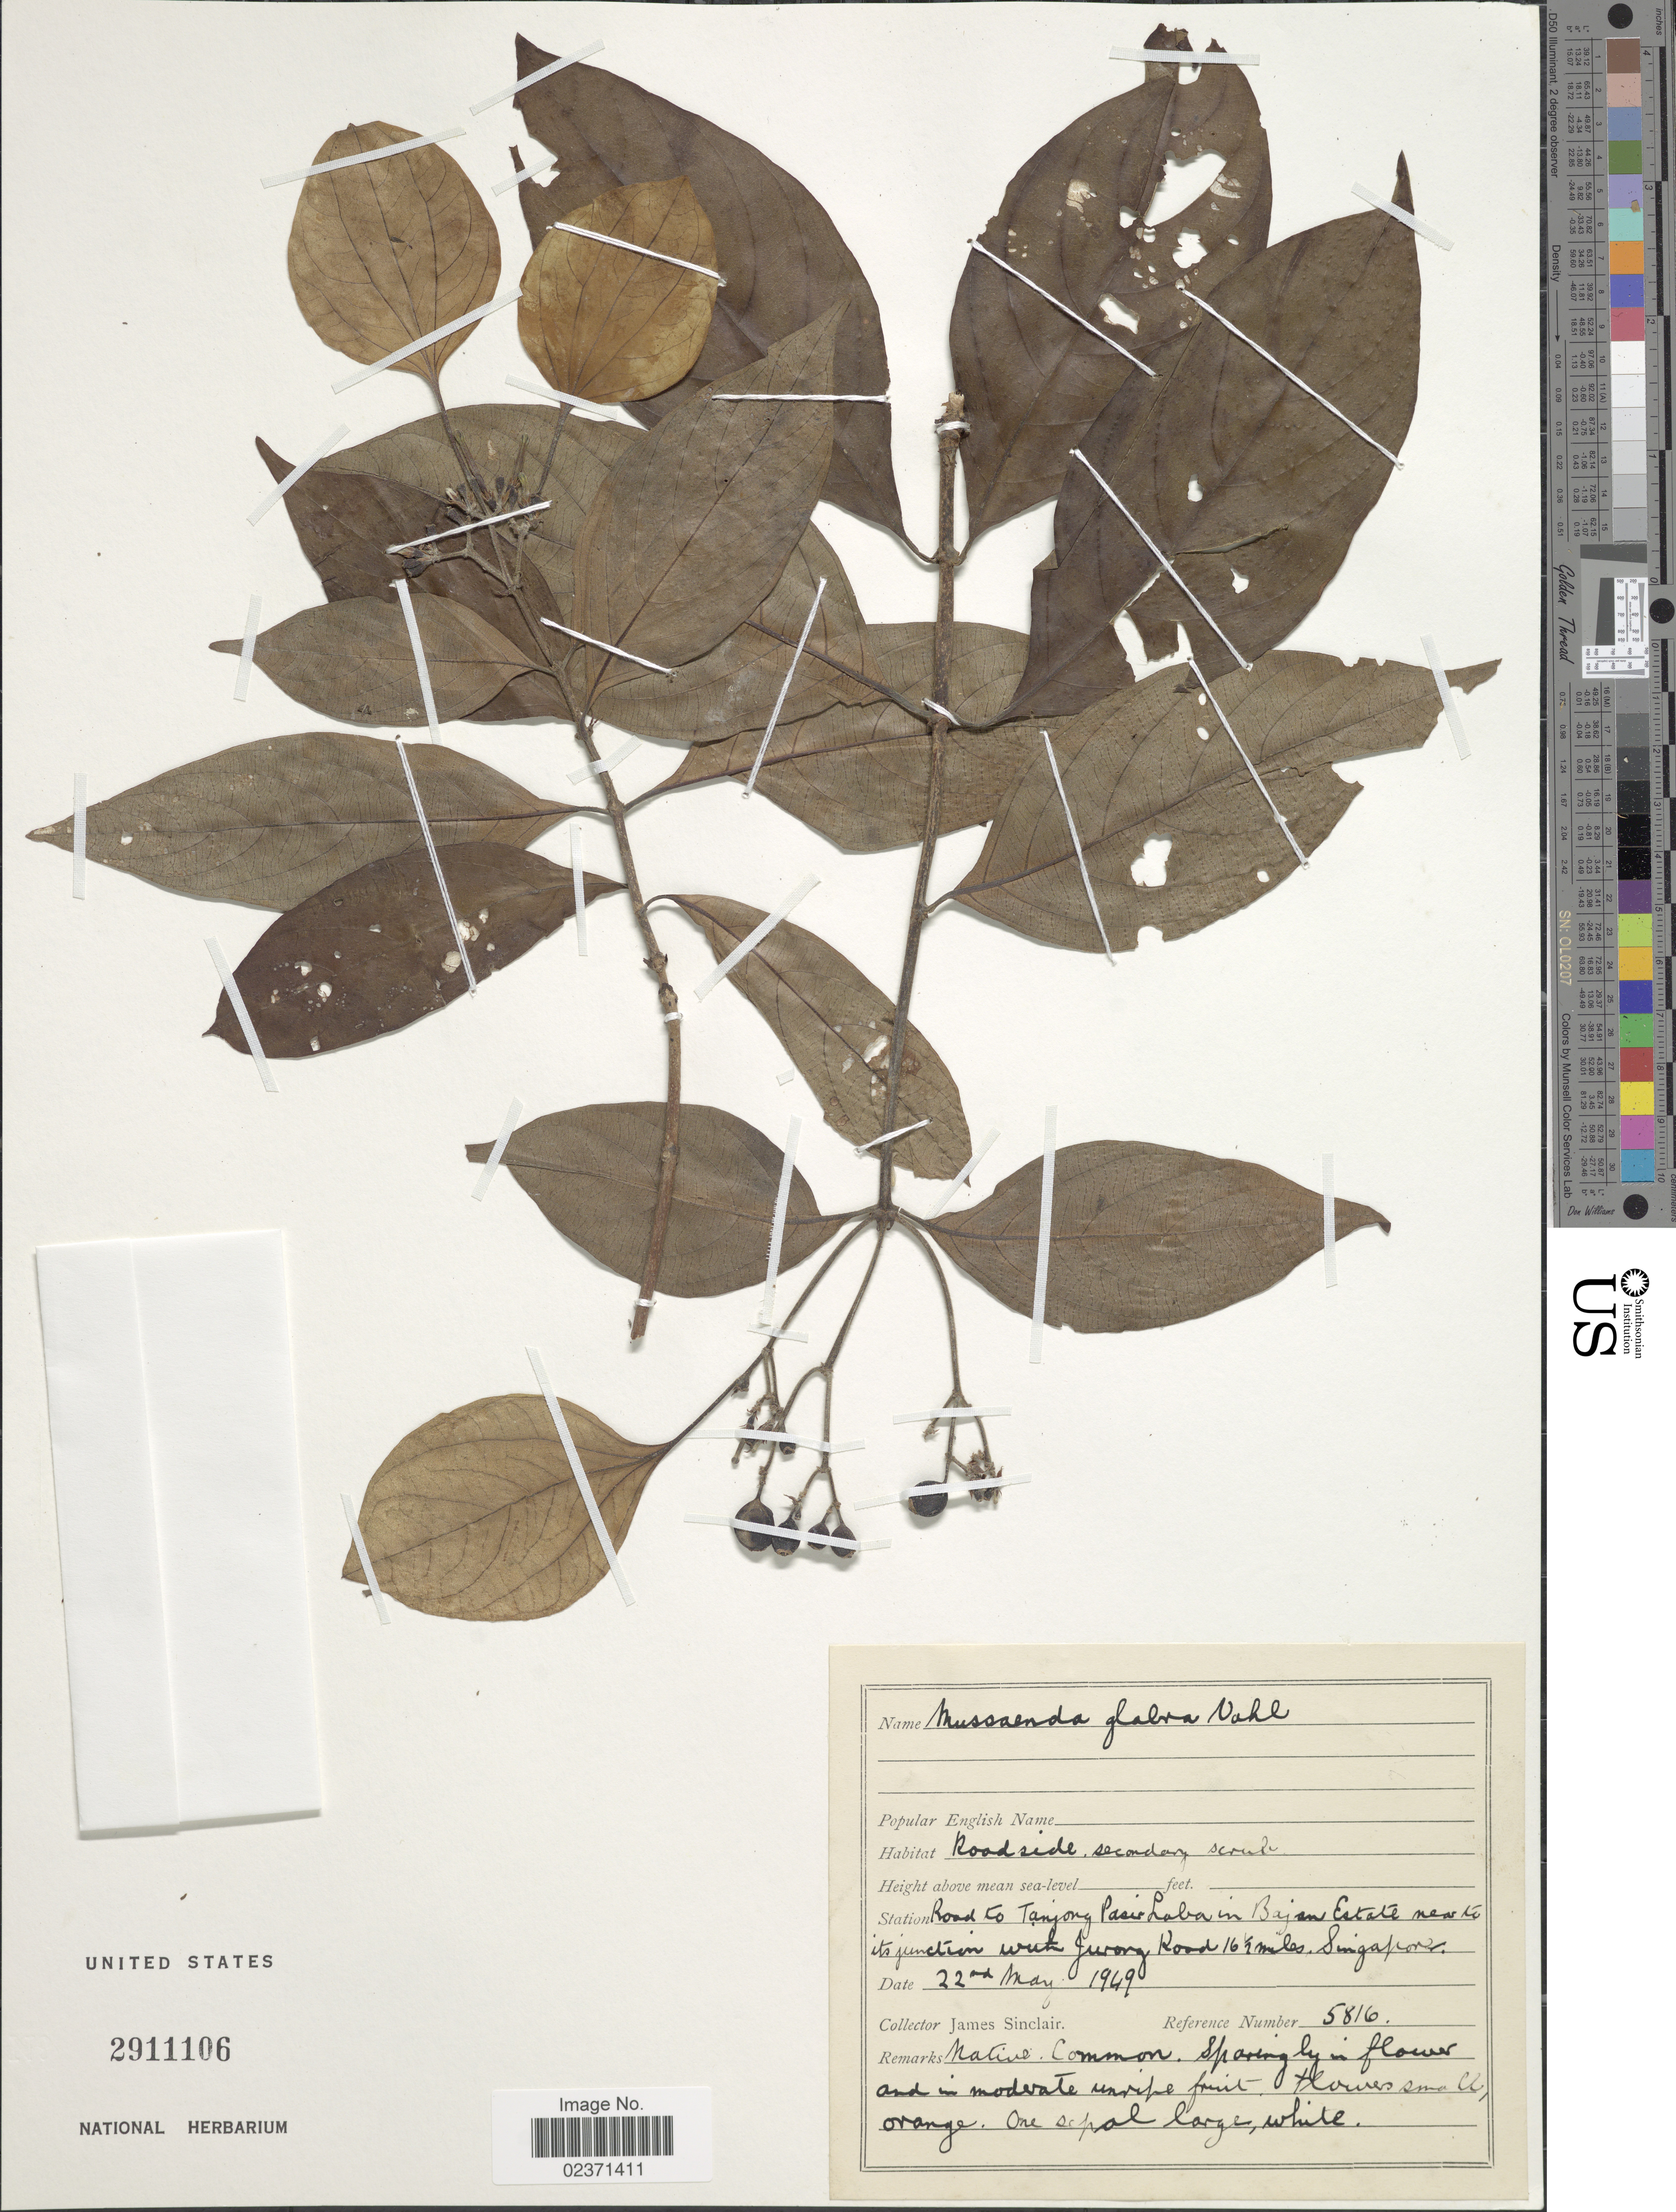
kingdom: Plantae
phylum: Tracheophyta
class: Magnoliopsida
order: Gentianales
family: Rubiaceae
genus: Mussaenda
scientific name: Mussaenda glabra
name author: Vahl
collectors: J. Sinclair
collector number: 5816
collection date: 1949-05-22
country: Singapore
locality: Road to Tanjong Pasir Laba in Bajan Estate near to its junction with Jurong Road 16½ miles.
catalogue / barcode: US 2911106